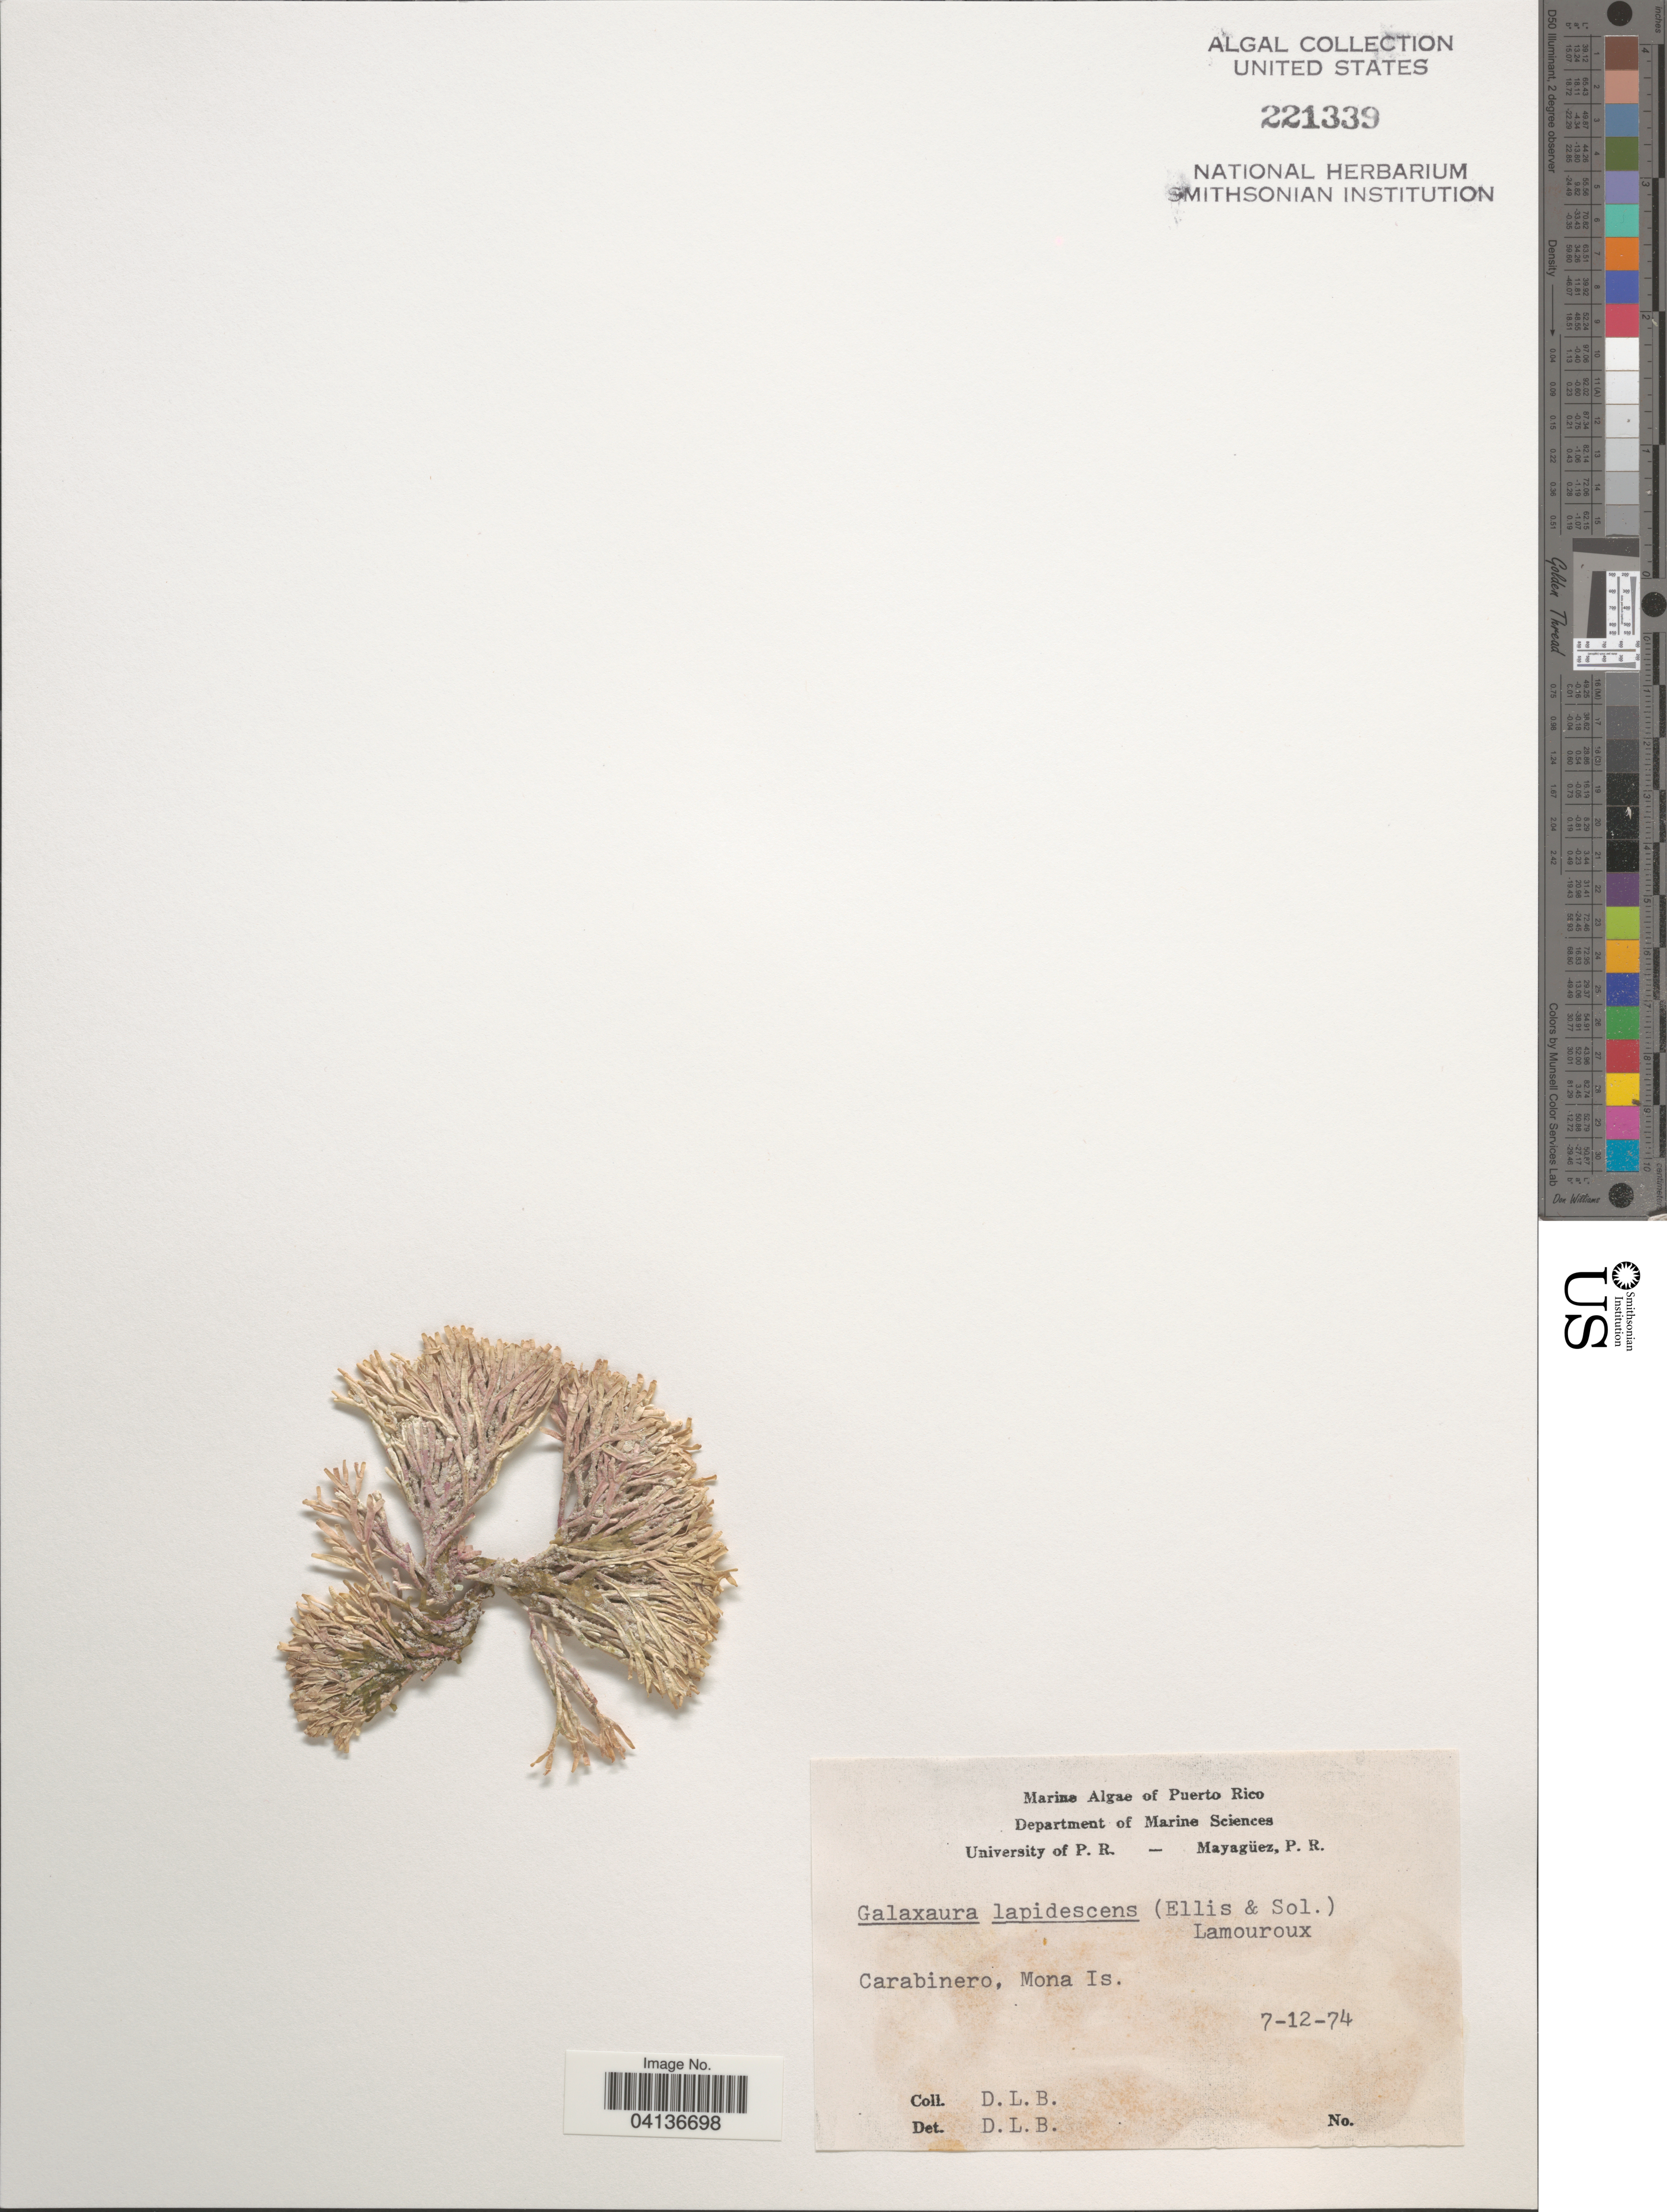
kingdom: Plantae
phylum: Rhodophyta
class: Florideophyceae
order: Nemaliales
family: Galaxauraceae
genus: Galaxaura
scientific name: Galaxaura rugosa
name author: (Ellis & Sol.) J.V.Lamouroux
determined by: Algae name updating Project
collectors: D. L. B.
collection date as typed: Transcribed d/m/y: 7/12/74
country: Puerto Rico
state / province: Mayaguëz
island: Mona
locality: Carabinero, Mona Is.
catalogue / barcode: US 221339